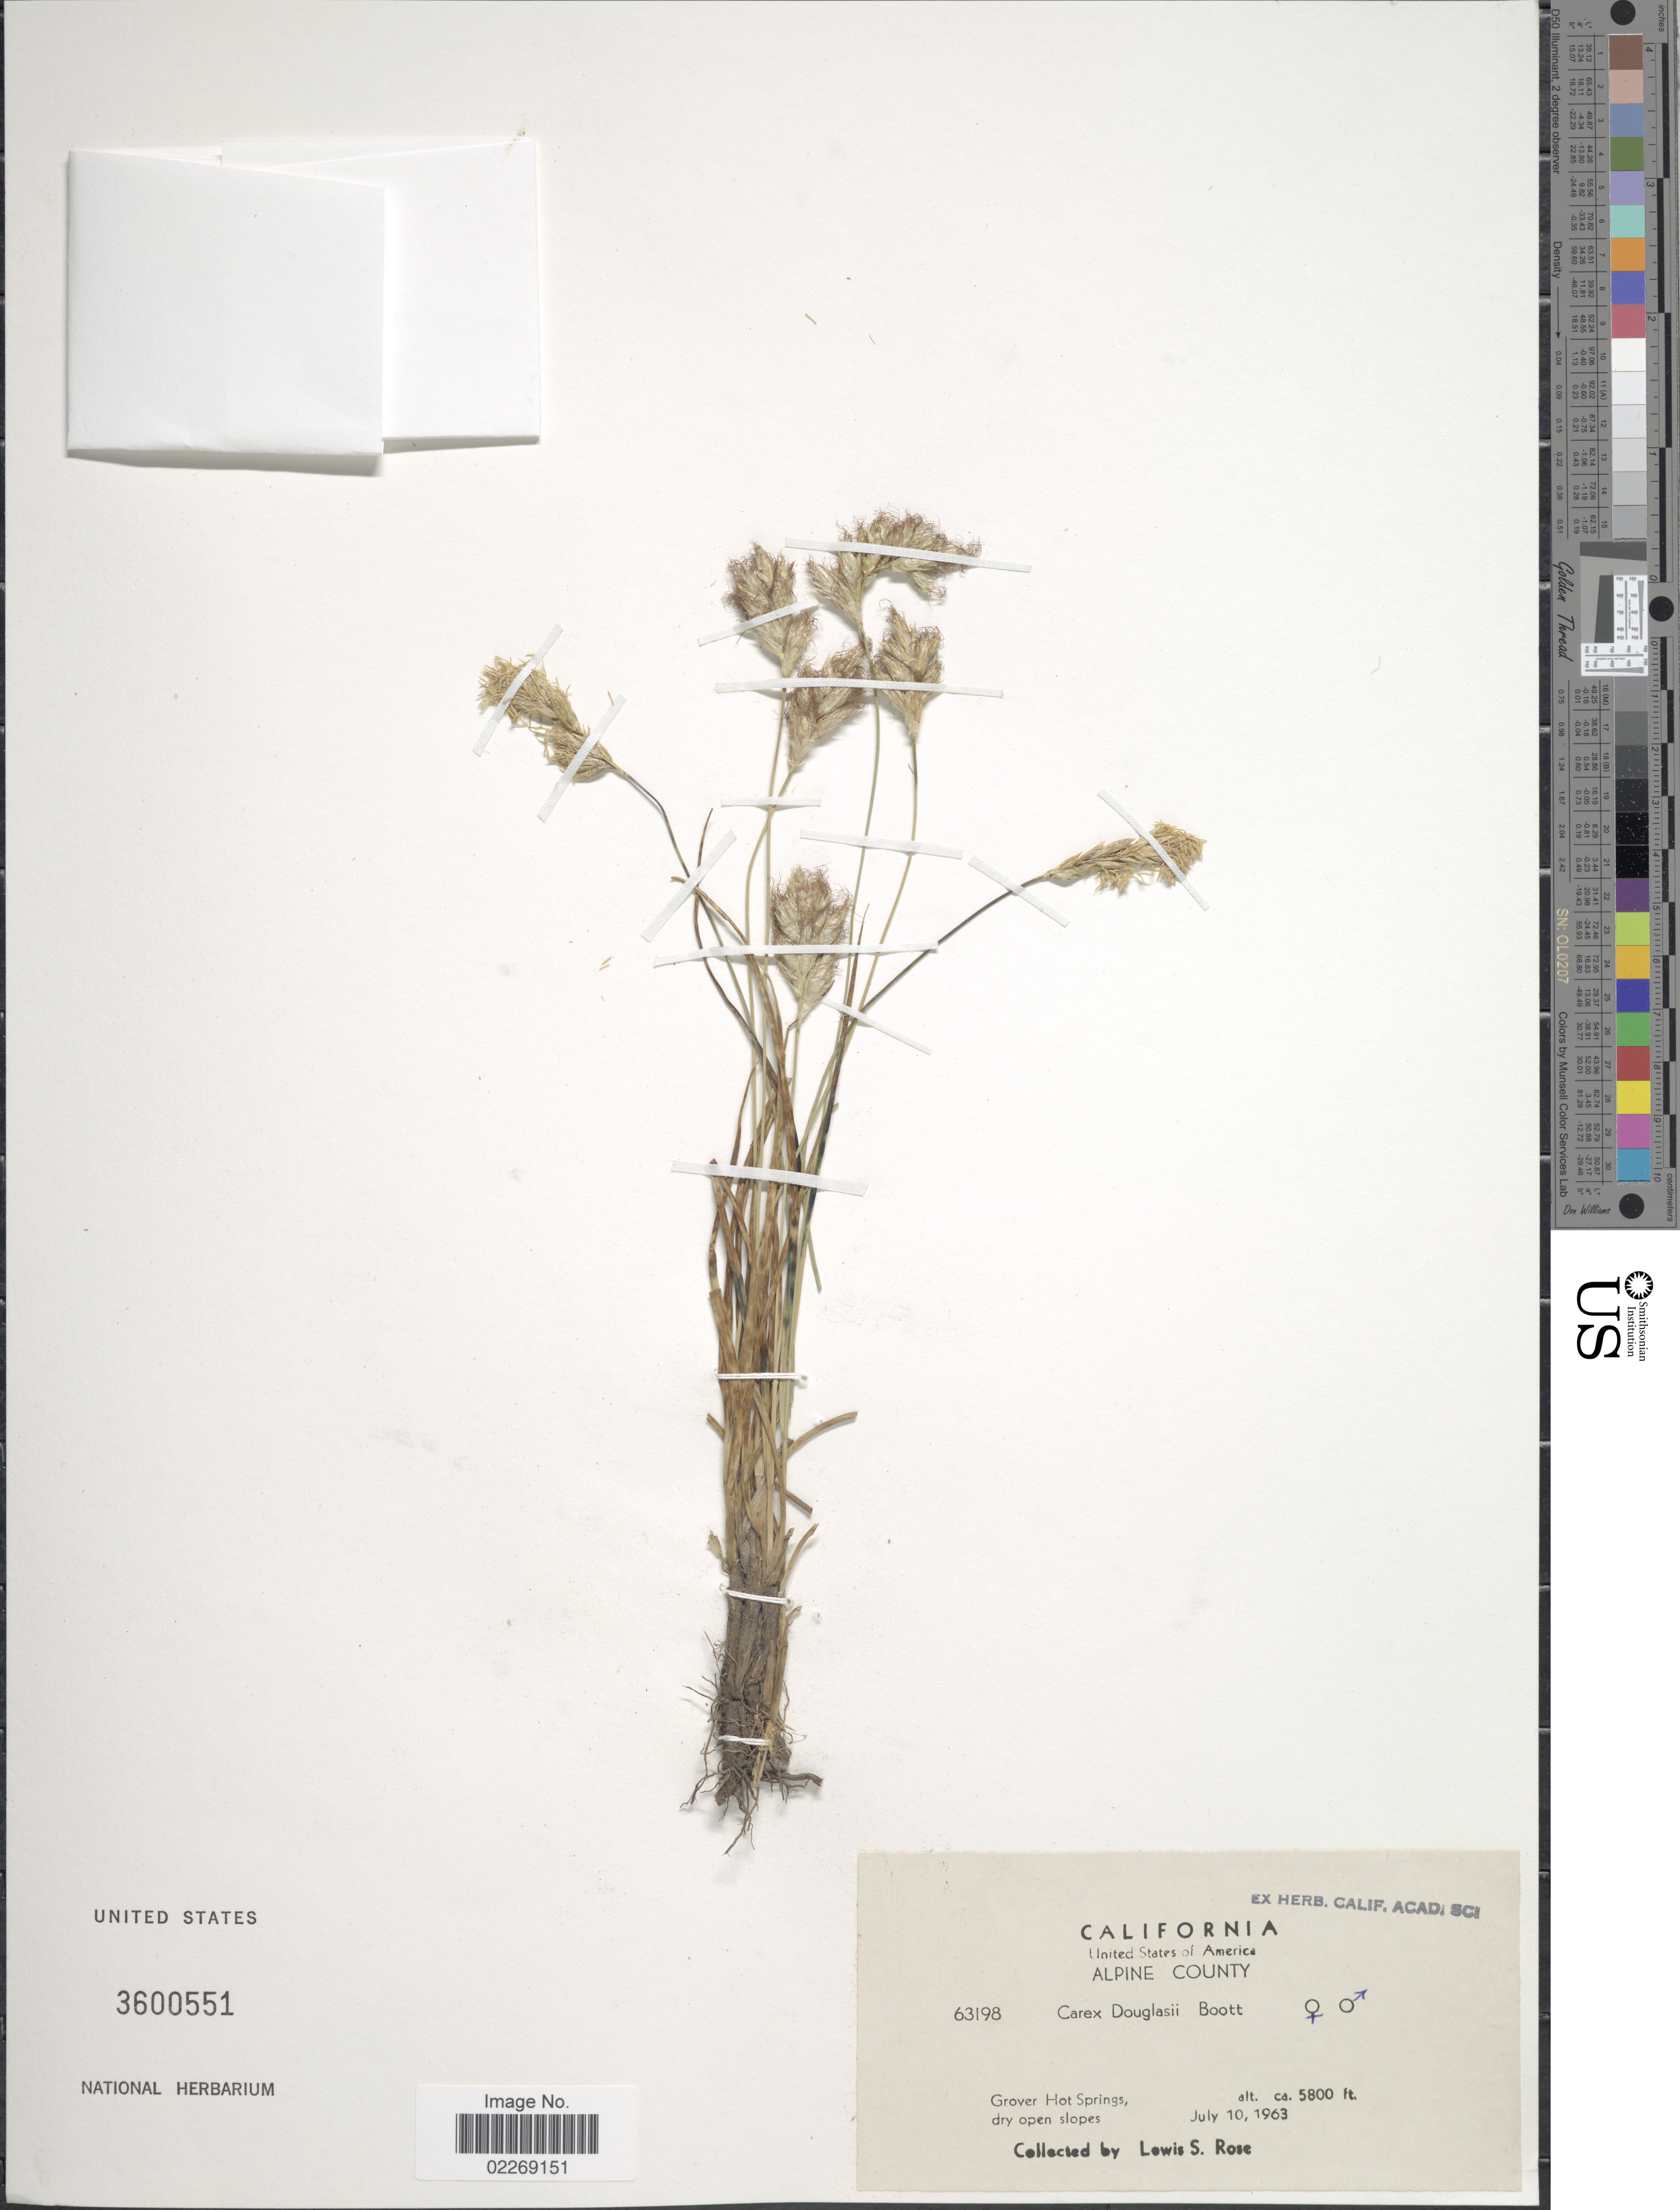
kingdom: Plantae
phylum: Tracheophyta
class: Liliopsida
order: Poales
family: Cyperaceae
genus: Carex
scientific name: Carex douglasii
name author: Boott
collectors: L. S. Rose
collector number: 63198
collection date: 1963-07-10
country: United States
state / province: California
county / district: Alpine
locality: Alpine County. Grover Hot Springs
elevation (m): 1768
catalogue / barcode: US 3600551